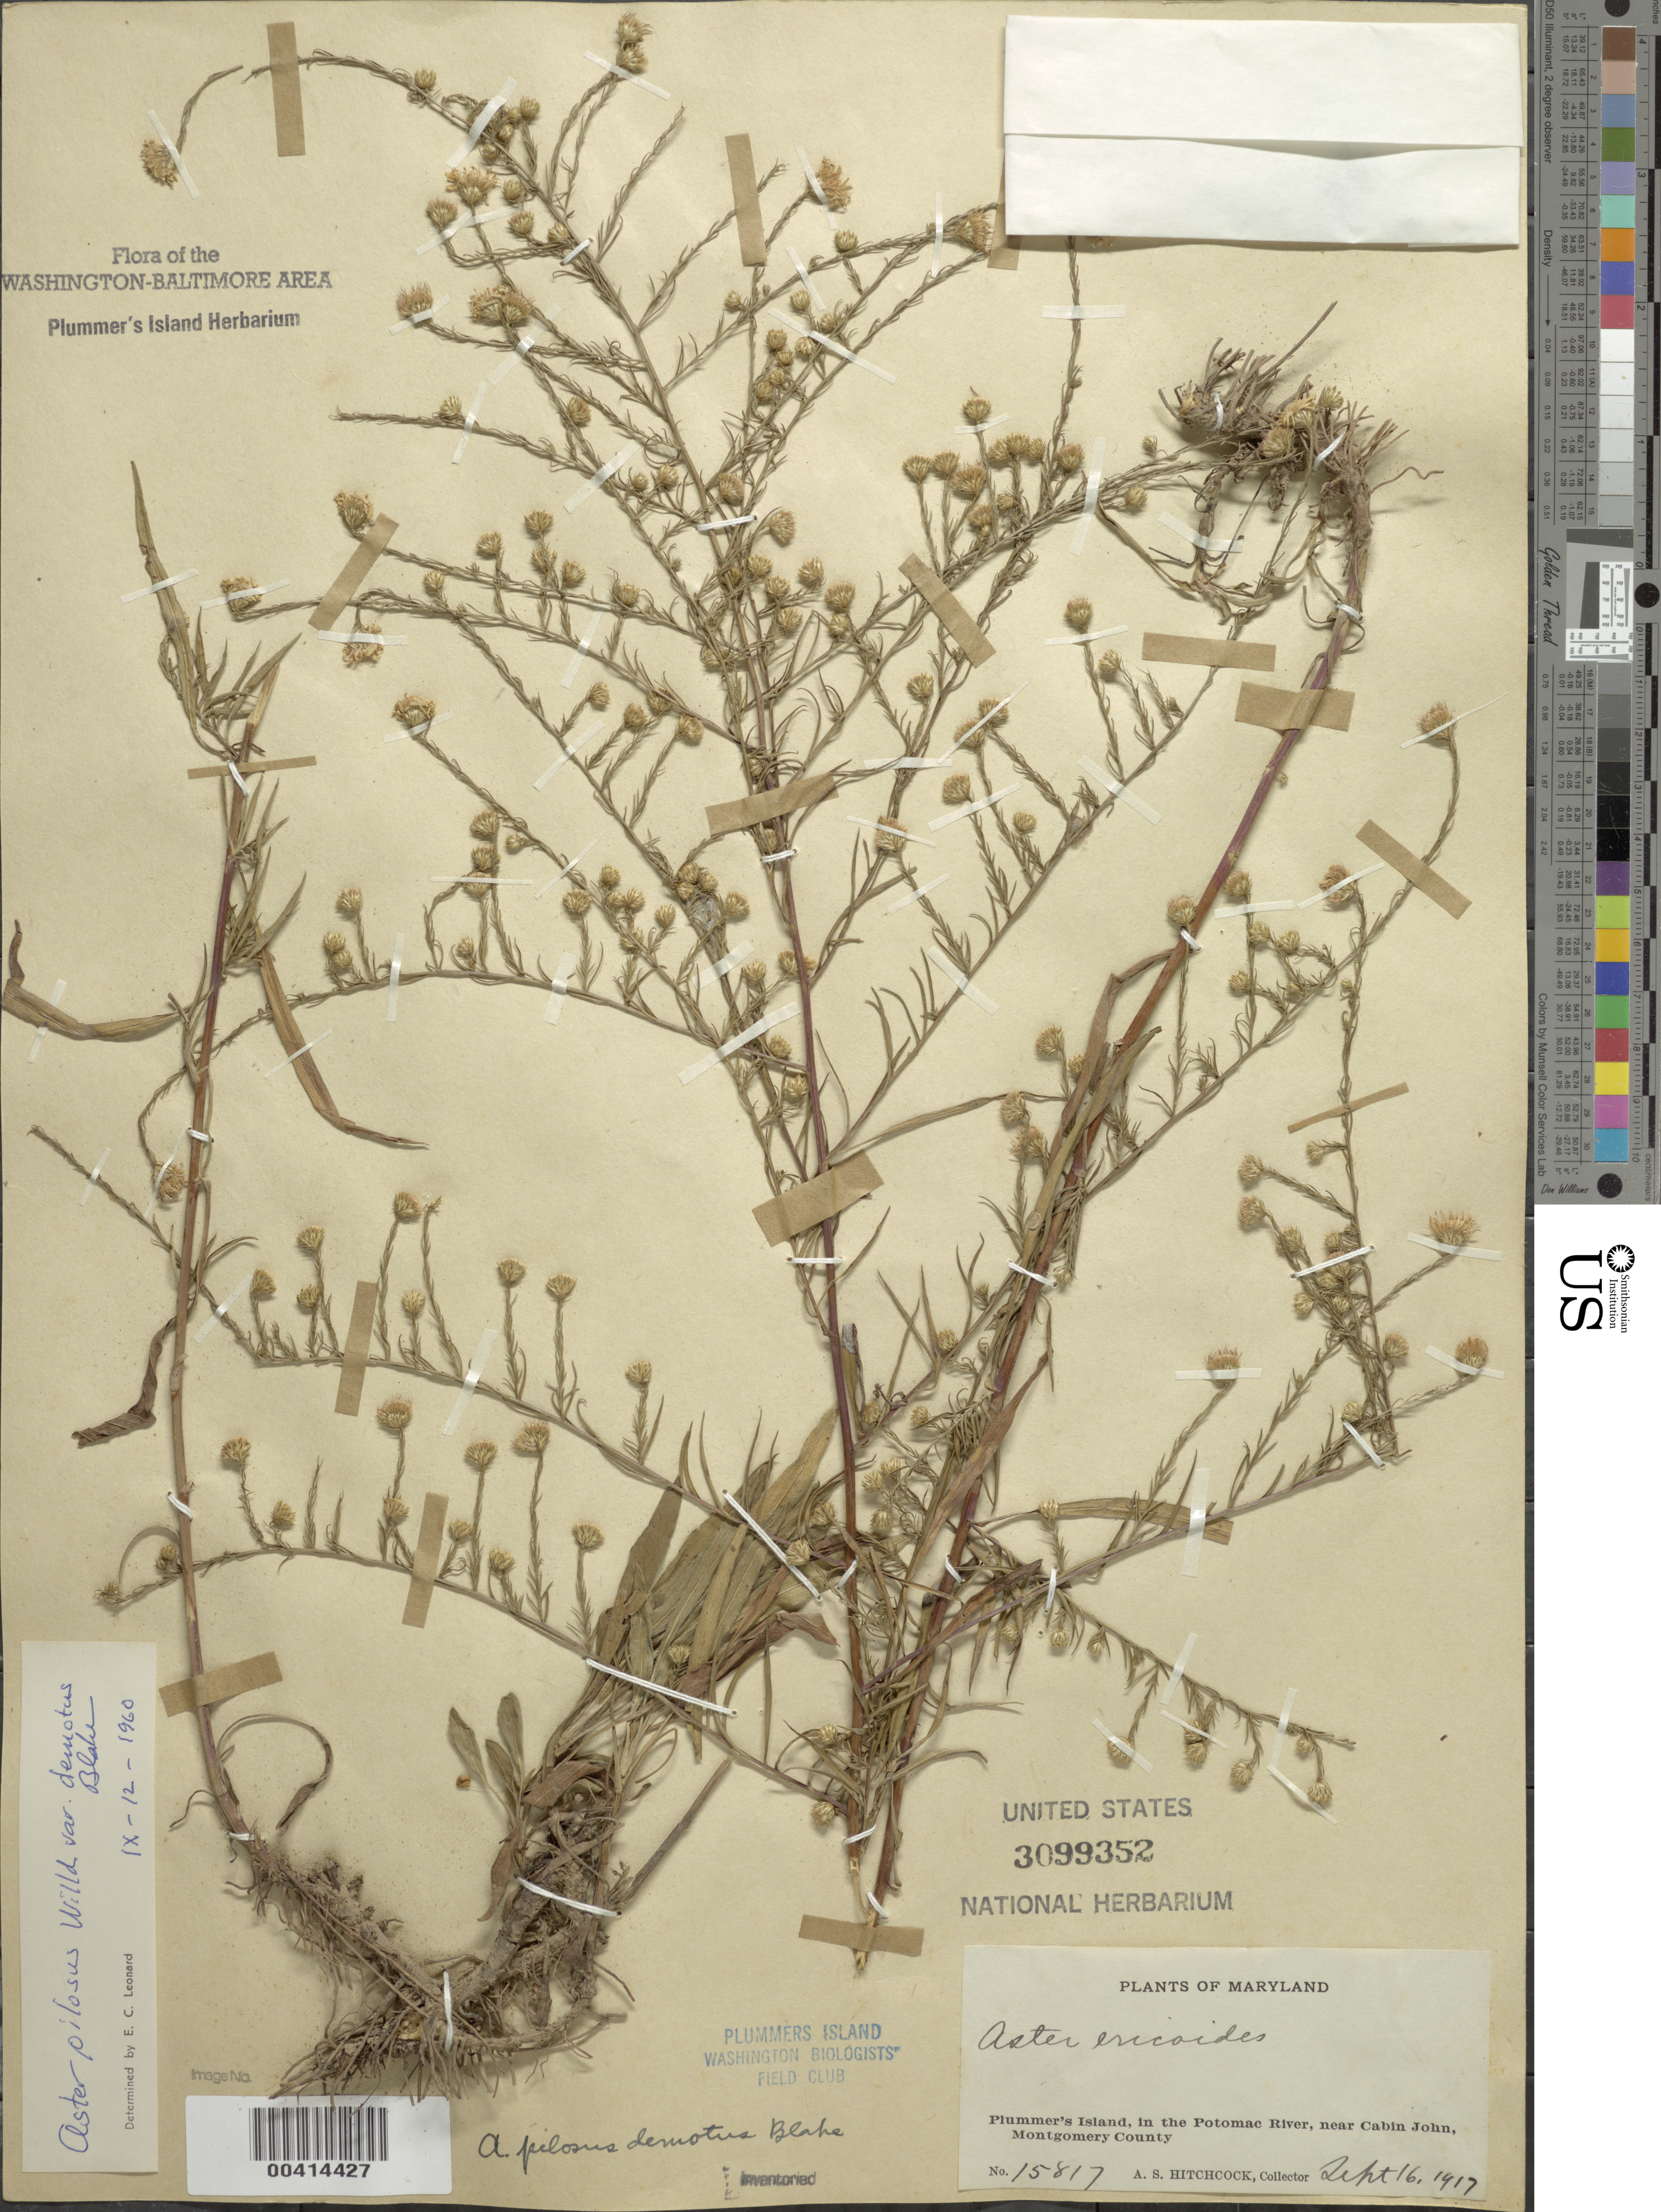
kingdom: Plantae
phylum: Tracheophyta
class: Magnoliopsida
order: Asterales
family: Asteraceae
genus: Symphyotrichum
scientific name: Symphyotrichum pilosum var. pringlei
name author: (A. Gray) G.L. Nesom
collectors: A. S. Hitchcock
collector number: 15817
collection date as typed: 16 Sep 1917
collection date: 1917-09-16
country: United States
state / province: Maryland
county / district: Montgomery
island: Plummers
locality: Plummer's Island C. & O. Canal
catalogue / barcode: US 3099352